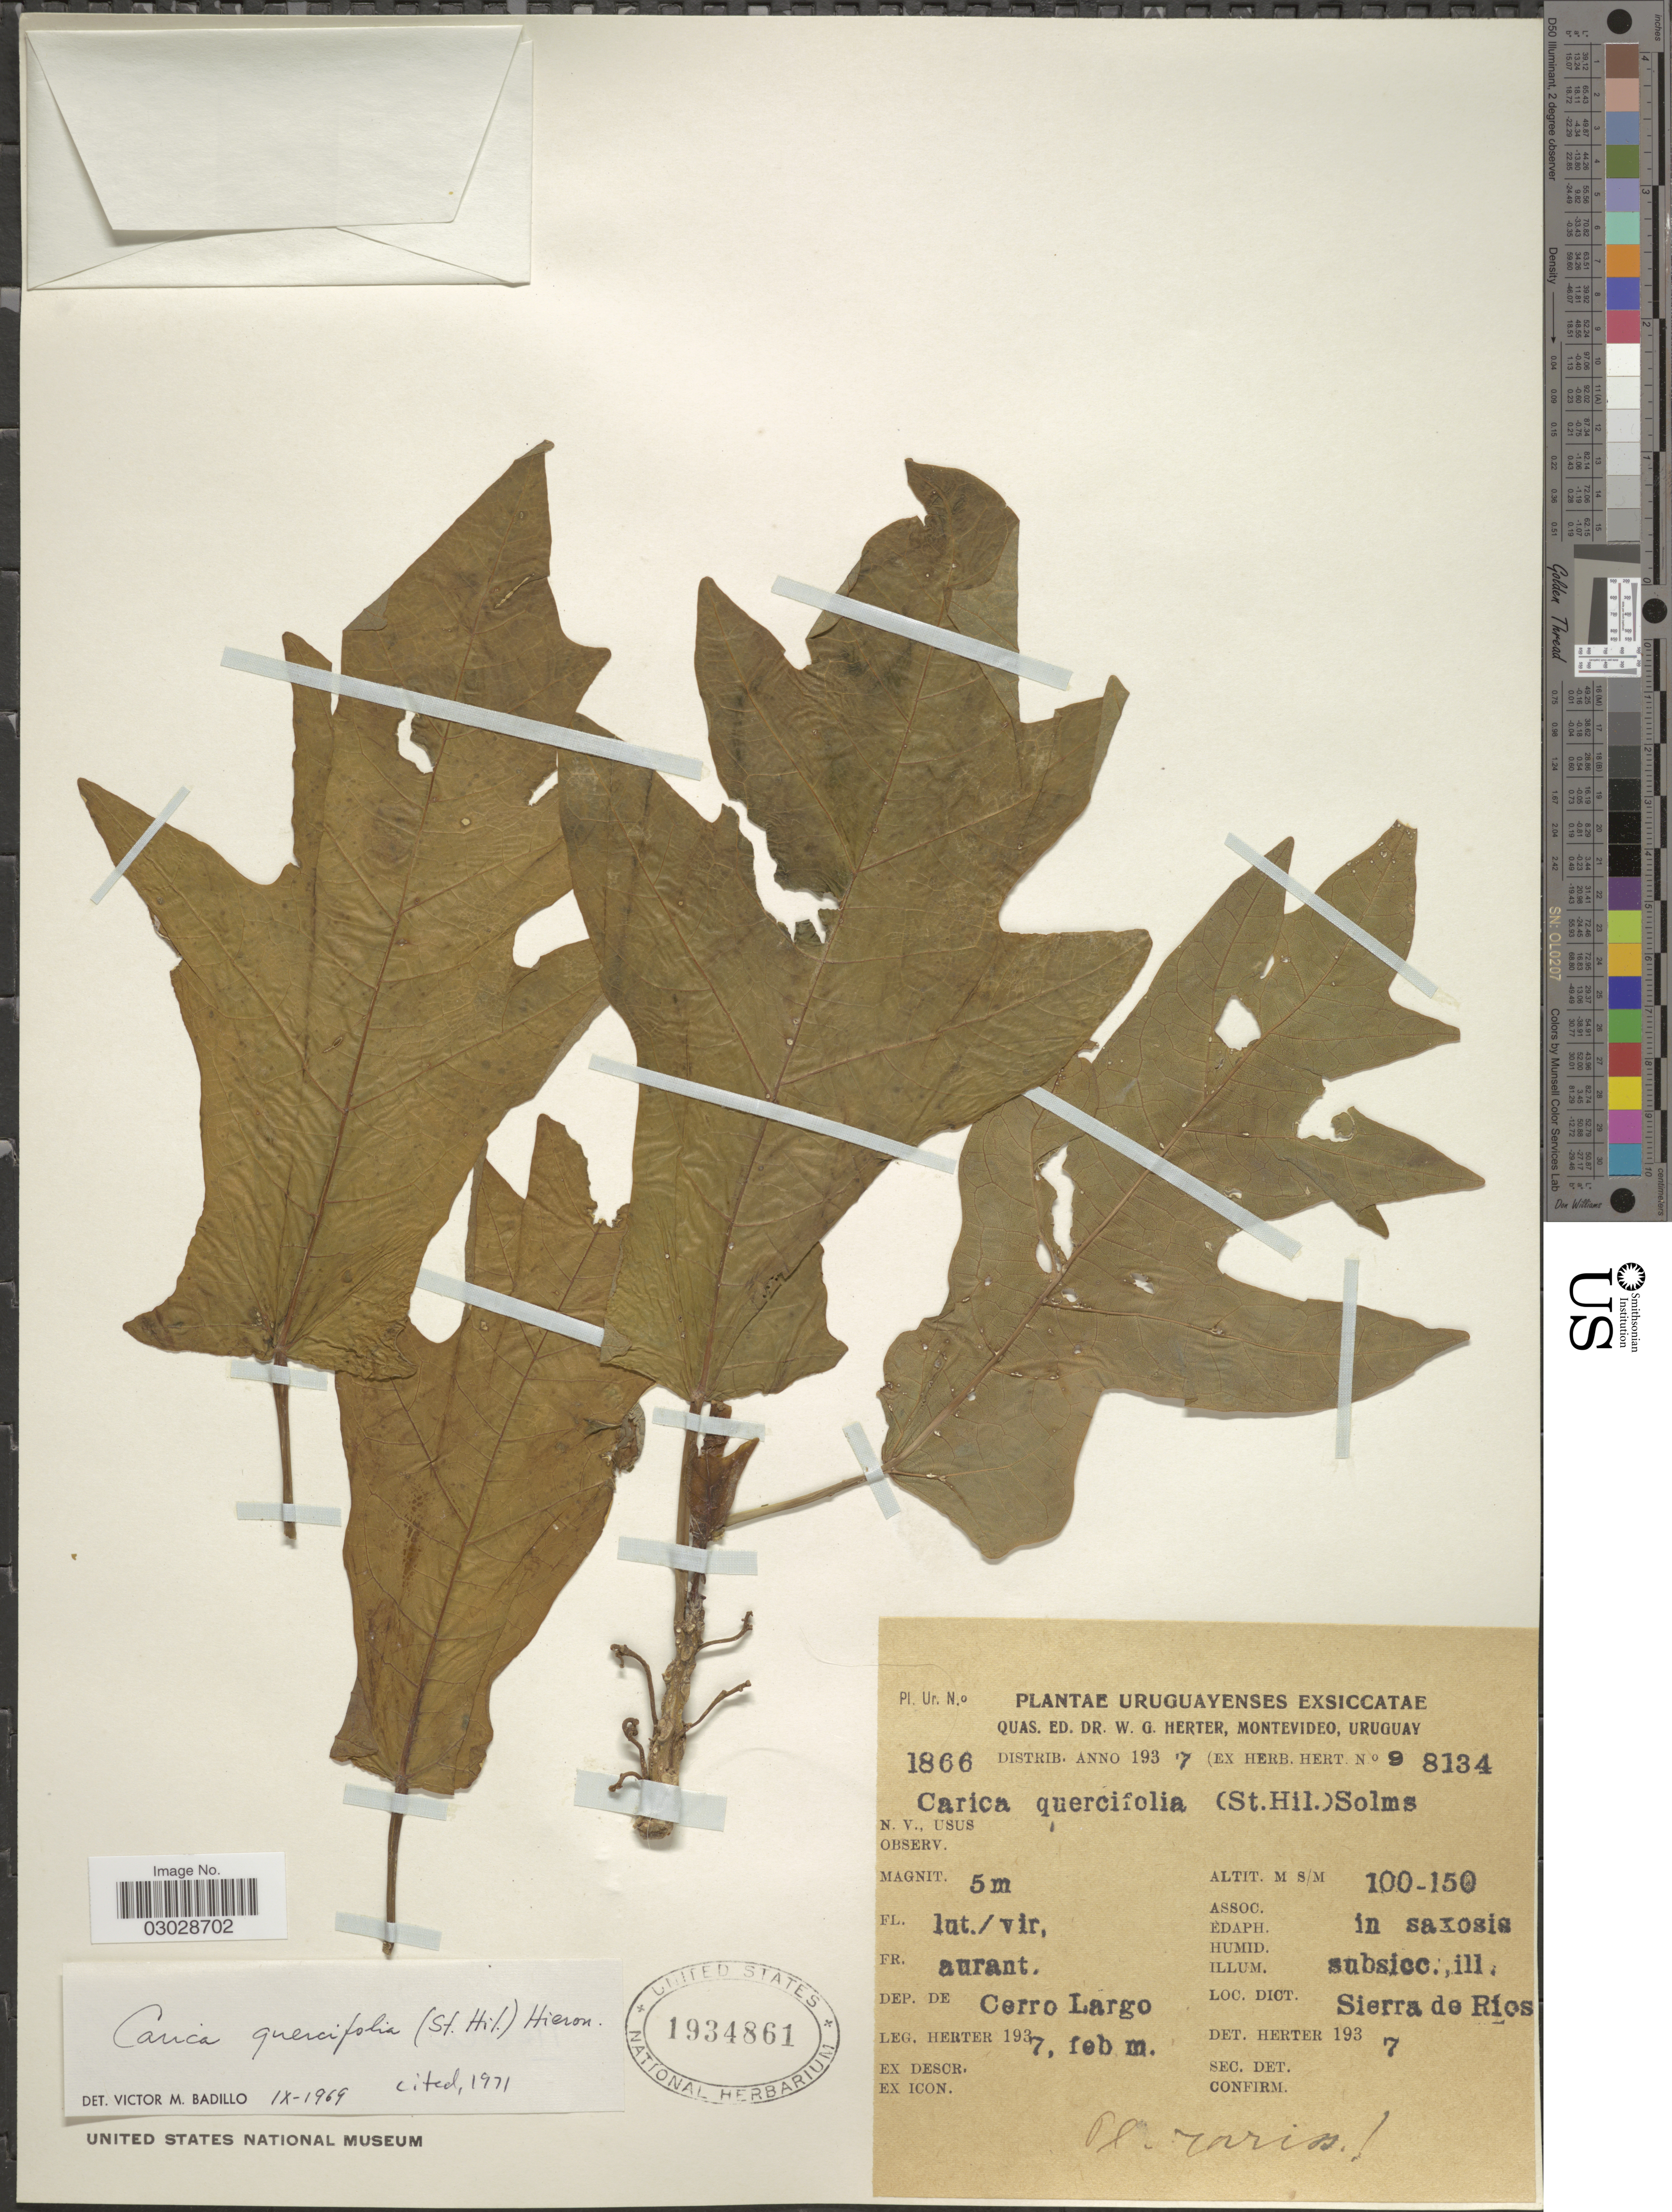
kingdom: Plantae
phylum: Tracheophyta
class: Magnoliopsida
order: Brassicales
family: Caricaceae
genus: Vasconcellea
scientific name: Vasconcellea quercifolia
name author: A. St.-Hil.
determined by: Strong, M. T., (US), Smithsonian Institution - National Museum of Natural History (UNITED STATES)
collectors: Herter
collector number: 98134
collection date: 1937-02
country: Uruguay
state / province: Cerro Largo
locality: Dep. de Cerro Largo, Sierra de Ríos.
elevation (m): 100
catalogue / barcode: US 1934861